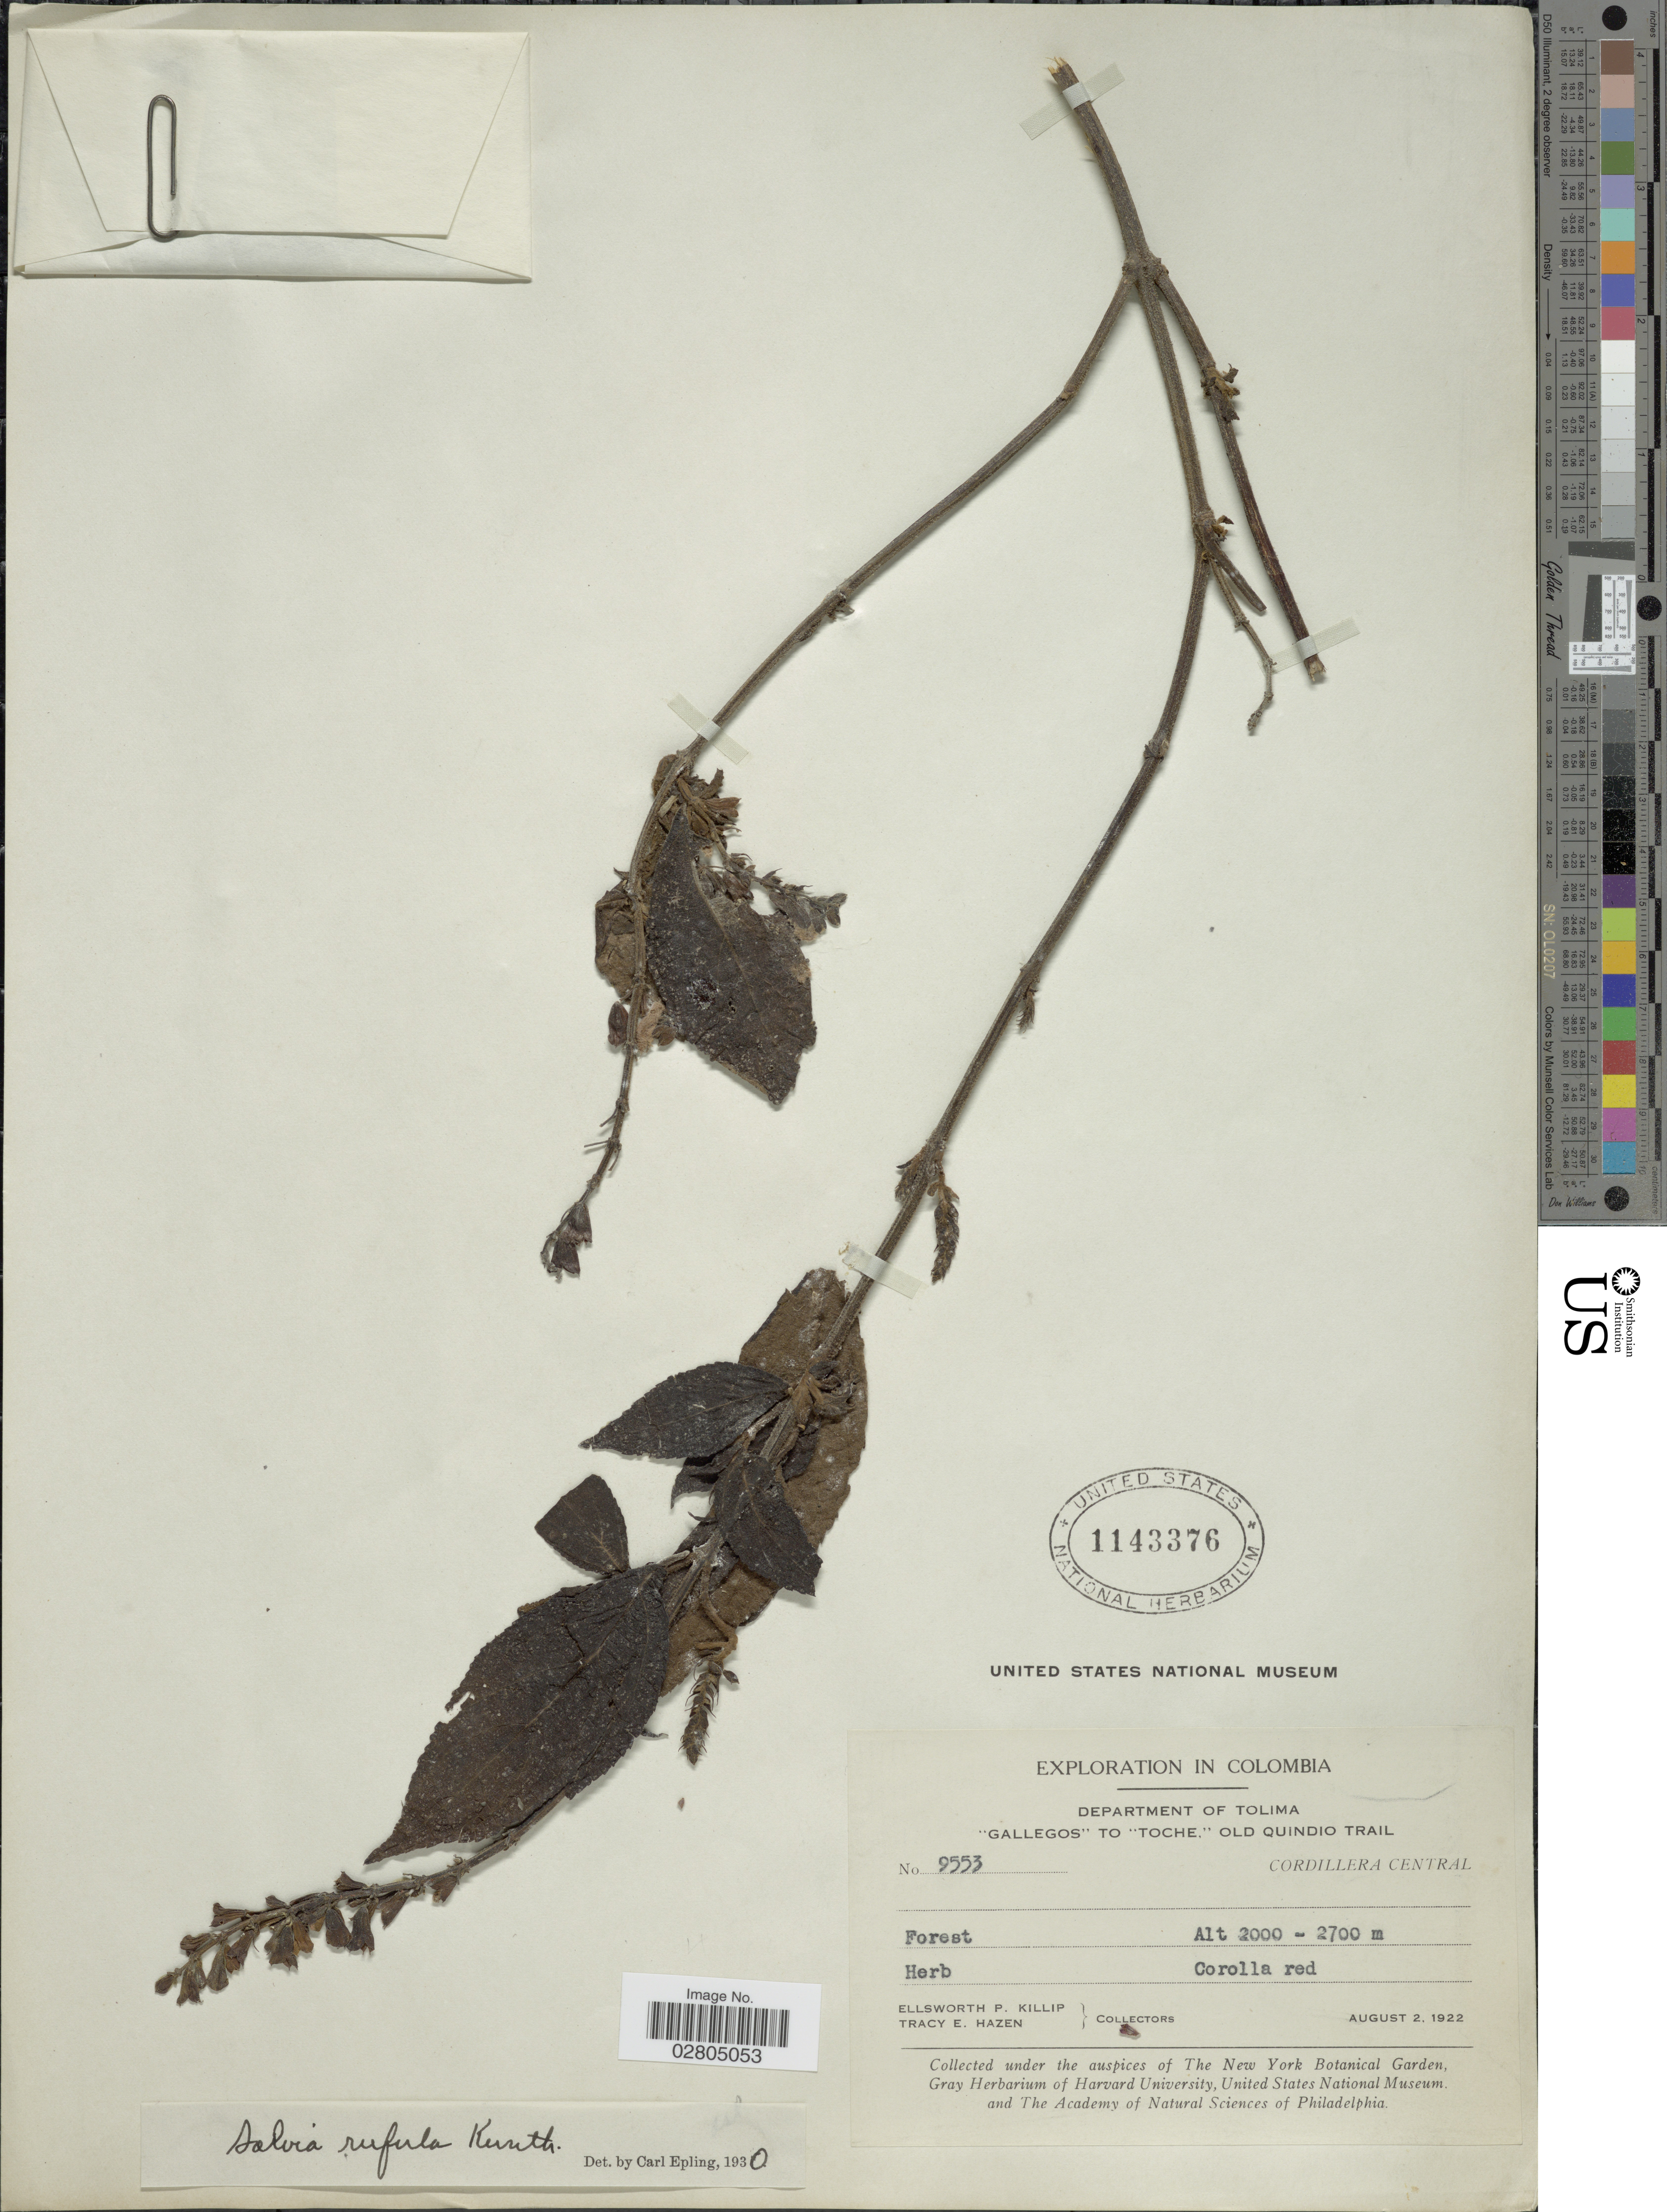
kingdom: Plantae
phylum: Tracheophyta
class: Magnoliopsida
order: Lamiales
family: Lamiaceae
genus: Salvia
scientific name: Salvia rufula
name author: Kunth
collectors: E. P. Killip & T. E. Hazen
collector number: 9553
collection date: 1922-08-02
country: Colombia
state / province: Tolima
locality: Department of Tolima, "Gallegos" to "Toche" old Quindio Trail, Cordillera Central.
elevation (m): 2000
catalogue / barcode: US 1143376